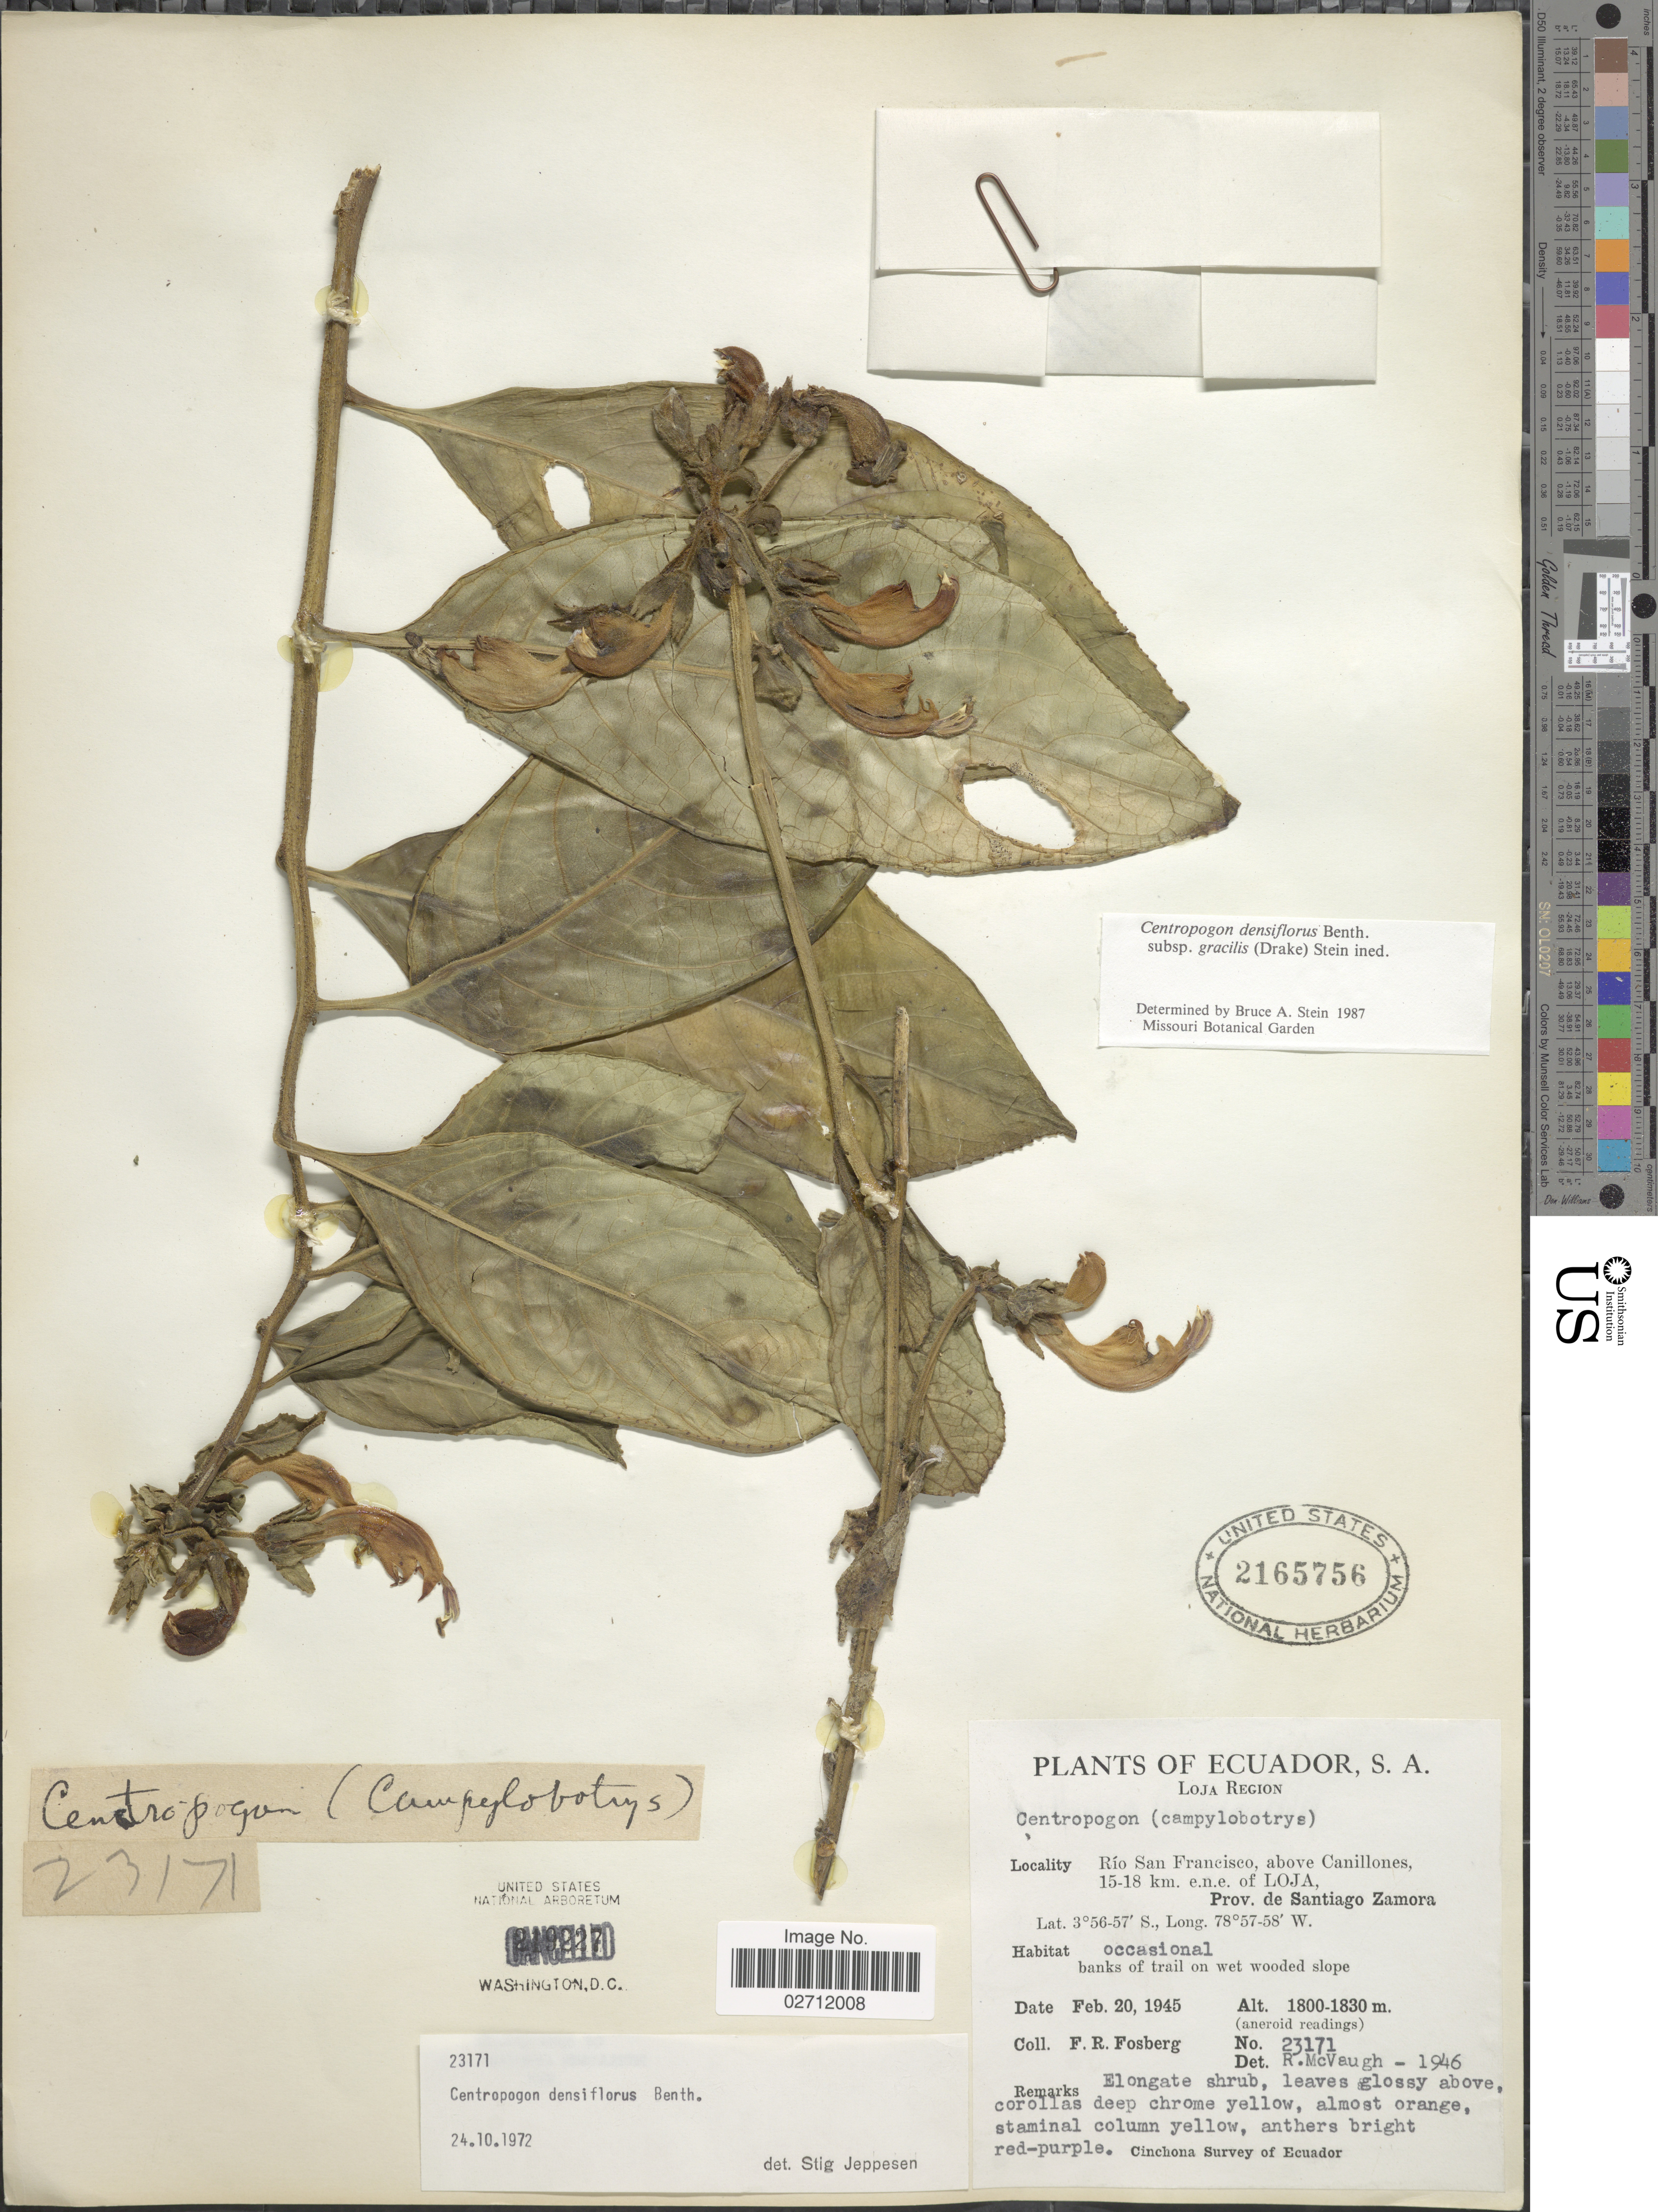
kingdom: Plantae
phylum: Tracheophyta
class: Magnoliopsida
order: Asterales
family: Campanulaceae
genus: Centropogon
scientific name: Centropogon densiflorus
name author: Benth.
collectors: F. R. Fosberg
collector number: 23171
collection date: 1945-02-20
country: Ecuador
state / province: Loja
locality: Loja Region, Rio San Francisco, above Canillones, 15-18 km. e.n.e. of Loja, Prov. de Santiago Zamora, banks of trail on wet wooded slope.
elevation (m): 1800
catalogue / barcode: US 2165756